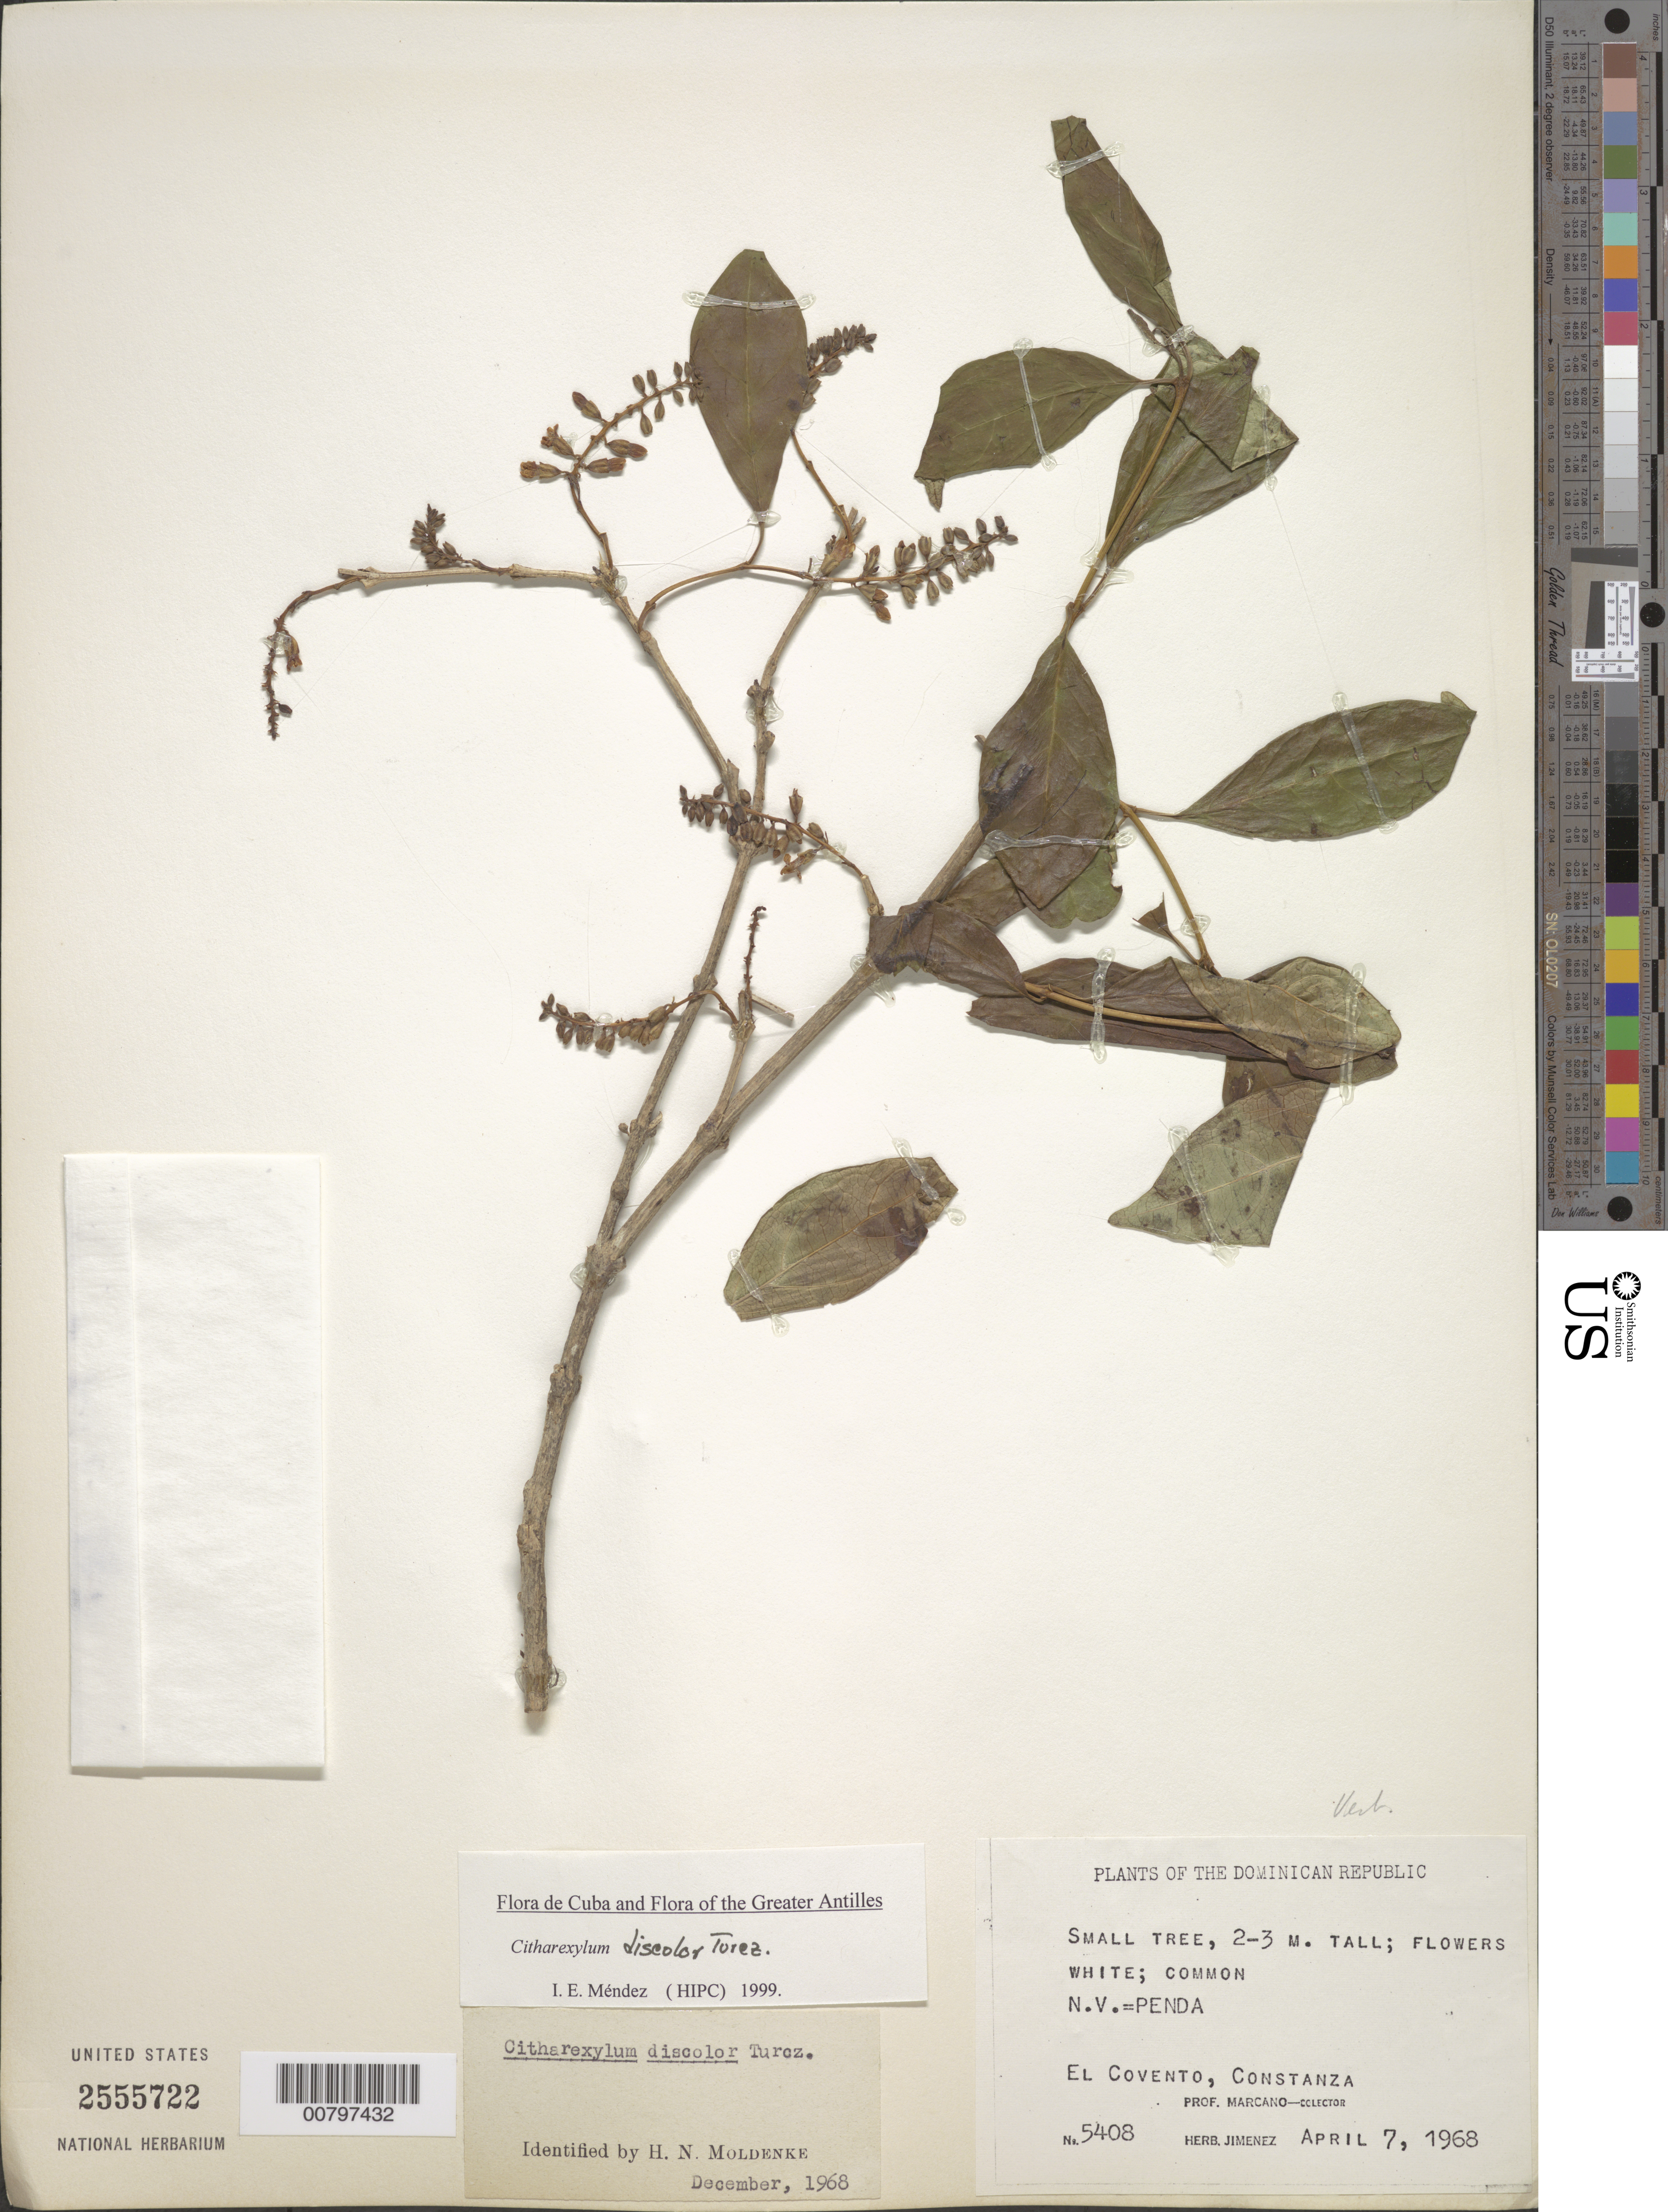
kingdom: Plantae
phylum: Tracheophyta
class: Magnoliopsida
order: Lamiales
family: Verbenaceae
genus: Citharexylum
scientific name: Citharexylum discolor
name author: Turcz.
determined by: Méndez, Isidro E., (HIPC)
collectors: E. J. Marcano F. & J. J. Jiménez Almonte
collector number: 5408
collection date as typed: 07 Apr 1968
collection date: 1968-04-07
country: Dominican Republic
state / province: La Vega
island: Hispaniola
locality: El Covento, Constanza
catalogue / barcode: US 2555722